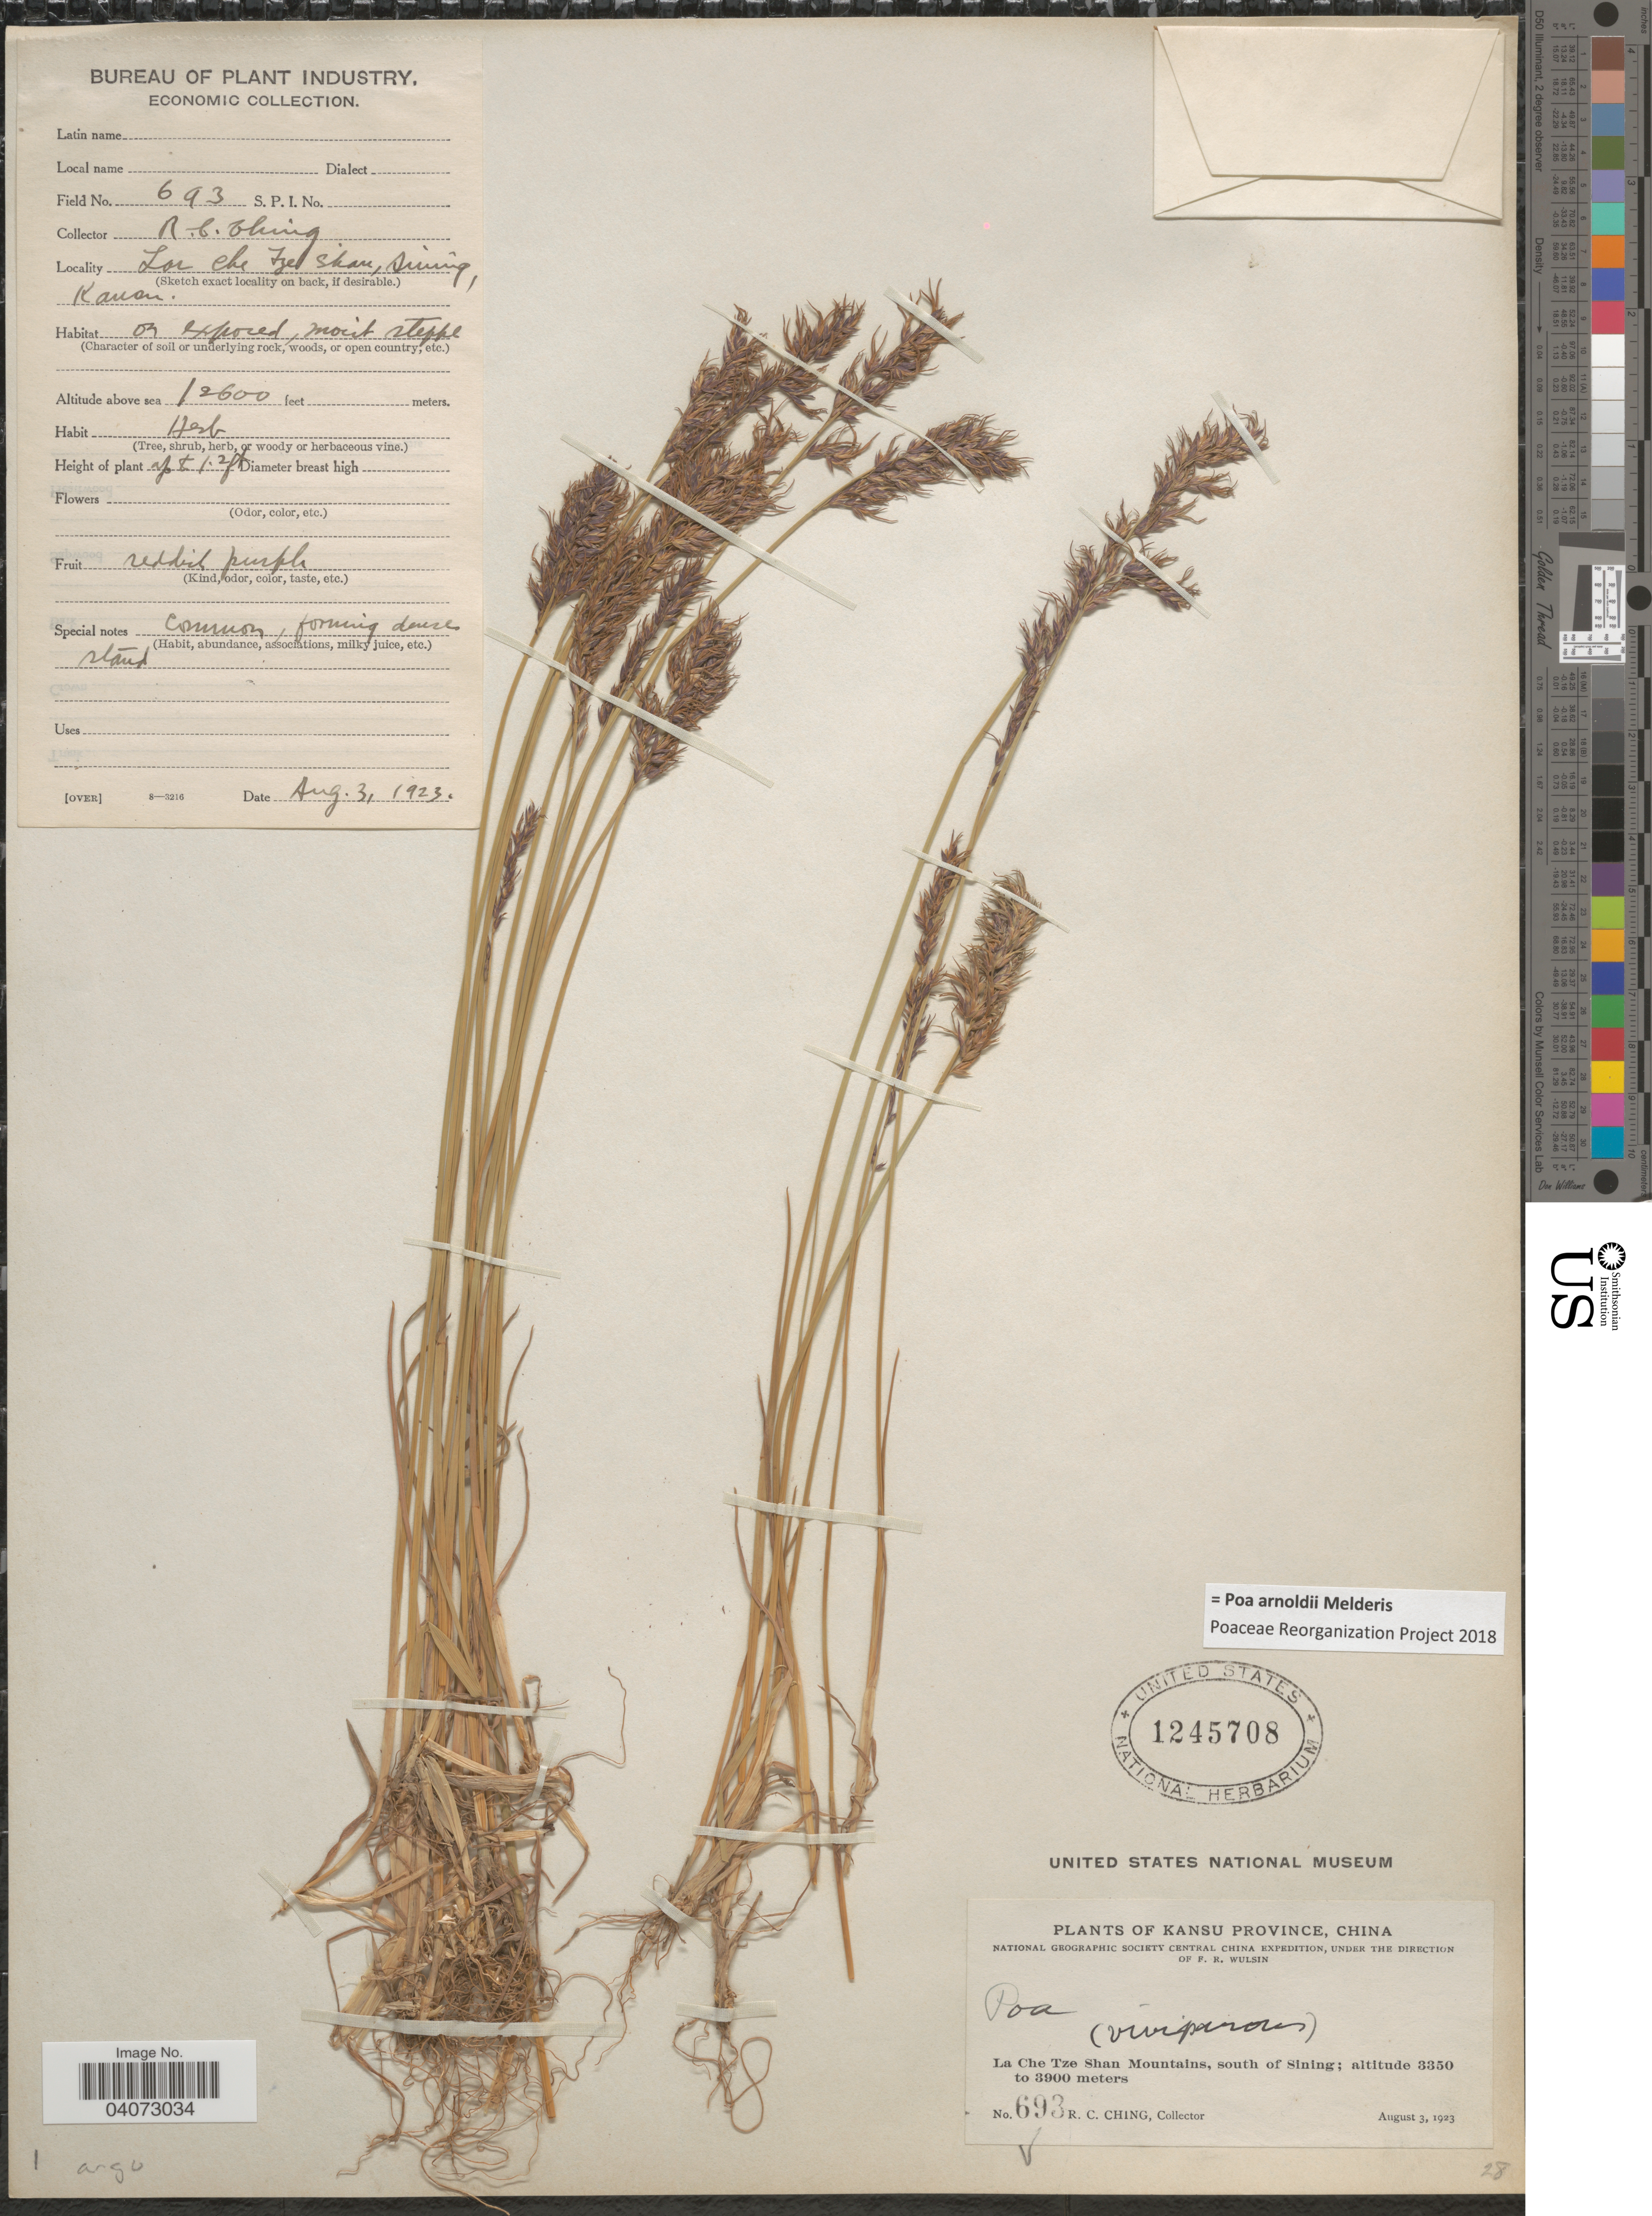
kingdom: Plantae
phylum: Tracheophyta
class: Liliopsida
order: Poales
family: Poaceae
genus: Poa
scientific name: Poa arnoldii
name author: Melderis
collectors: R. C. Ching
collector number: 693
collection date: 1923-08-03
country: China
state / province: Gansu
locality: Kansu Province. National Geographic Society Central China Expedition. La Che Tze Shan Mountains, south of Sining.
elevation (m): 3840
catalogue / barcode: US 1245708